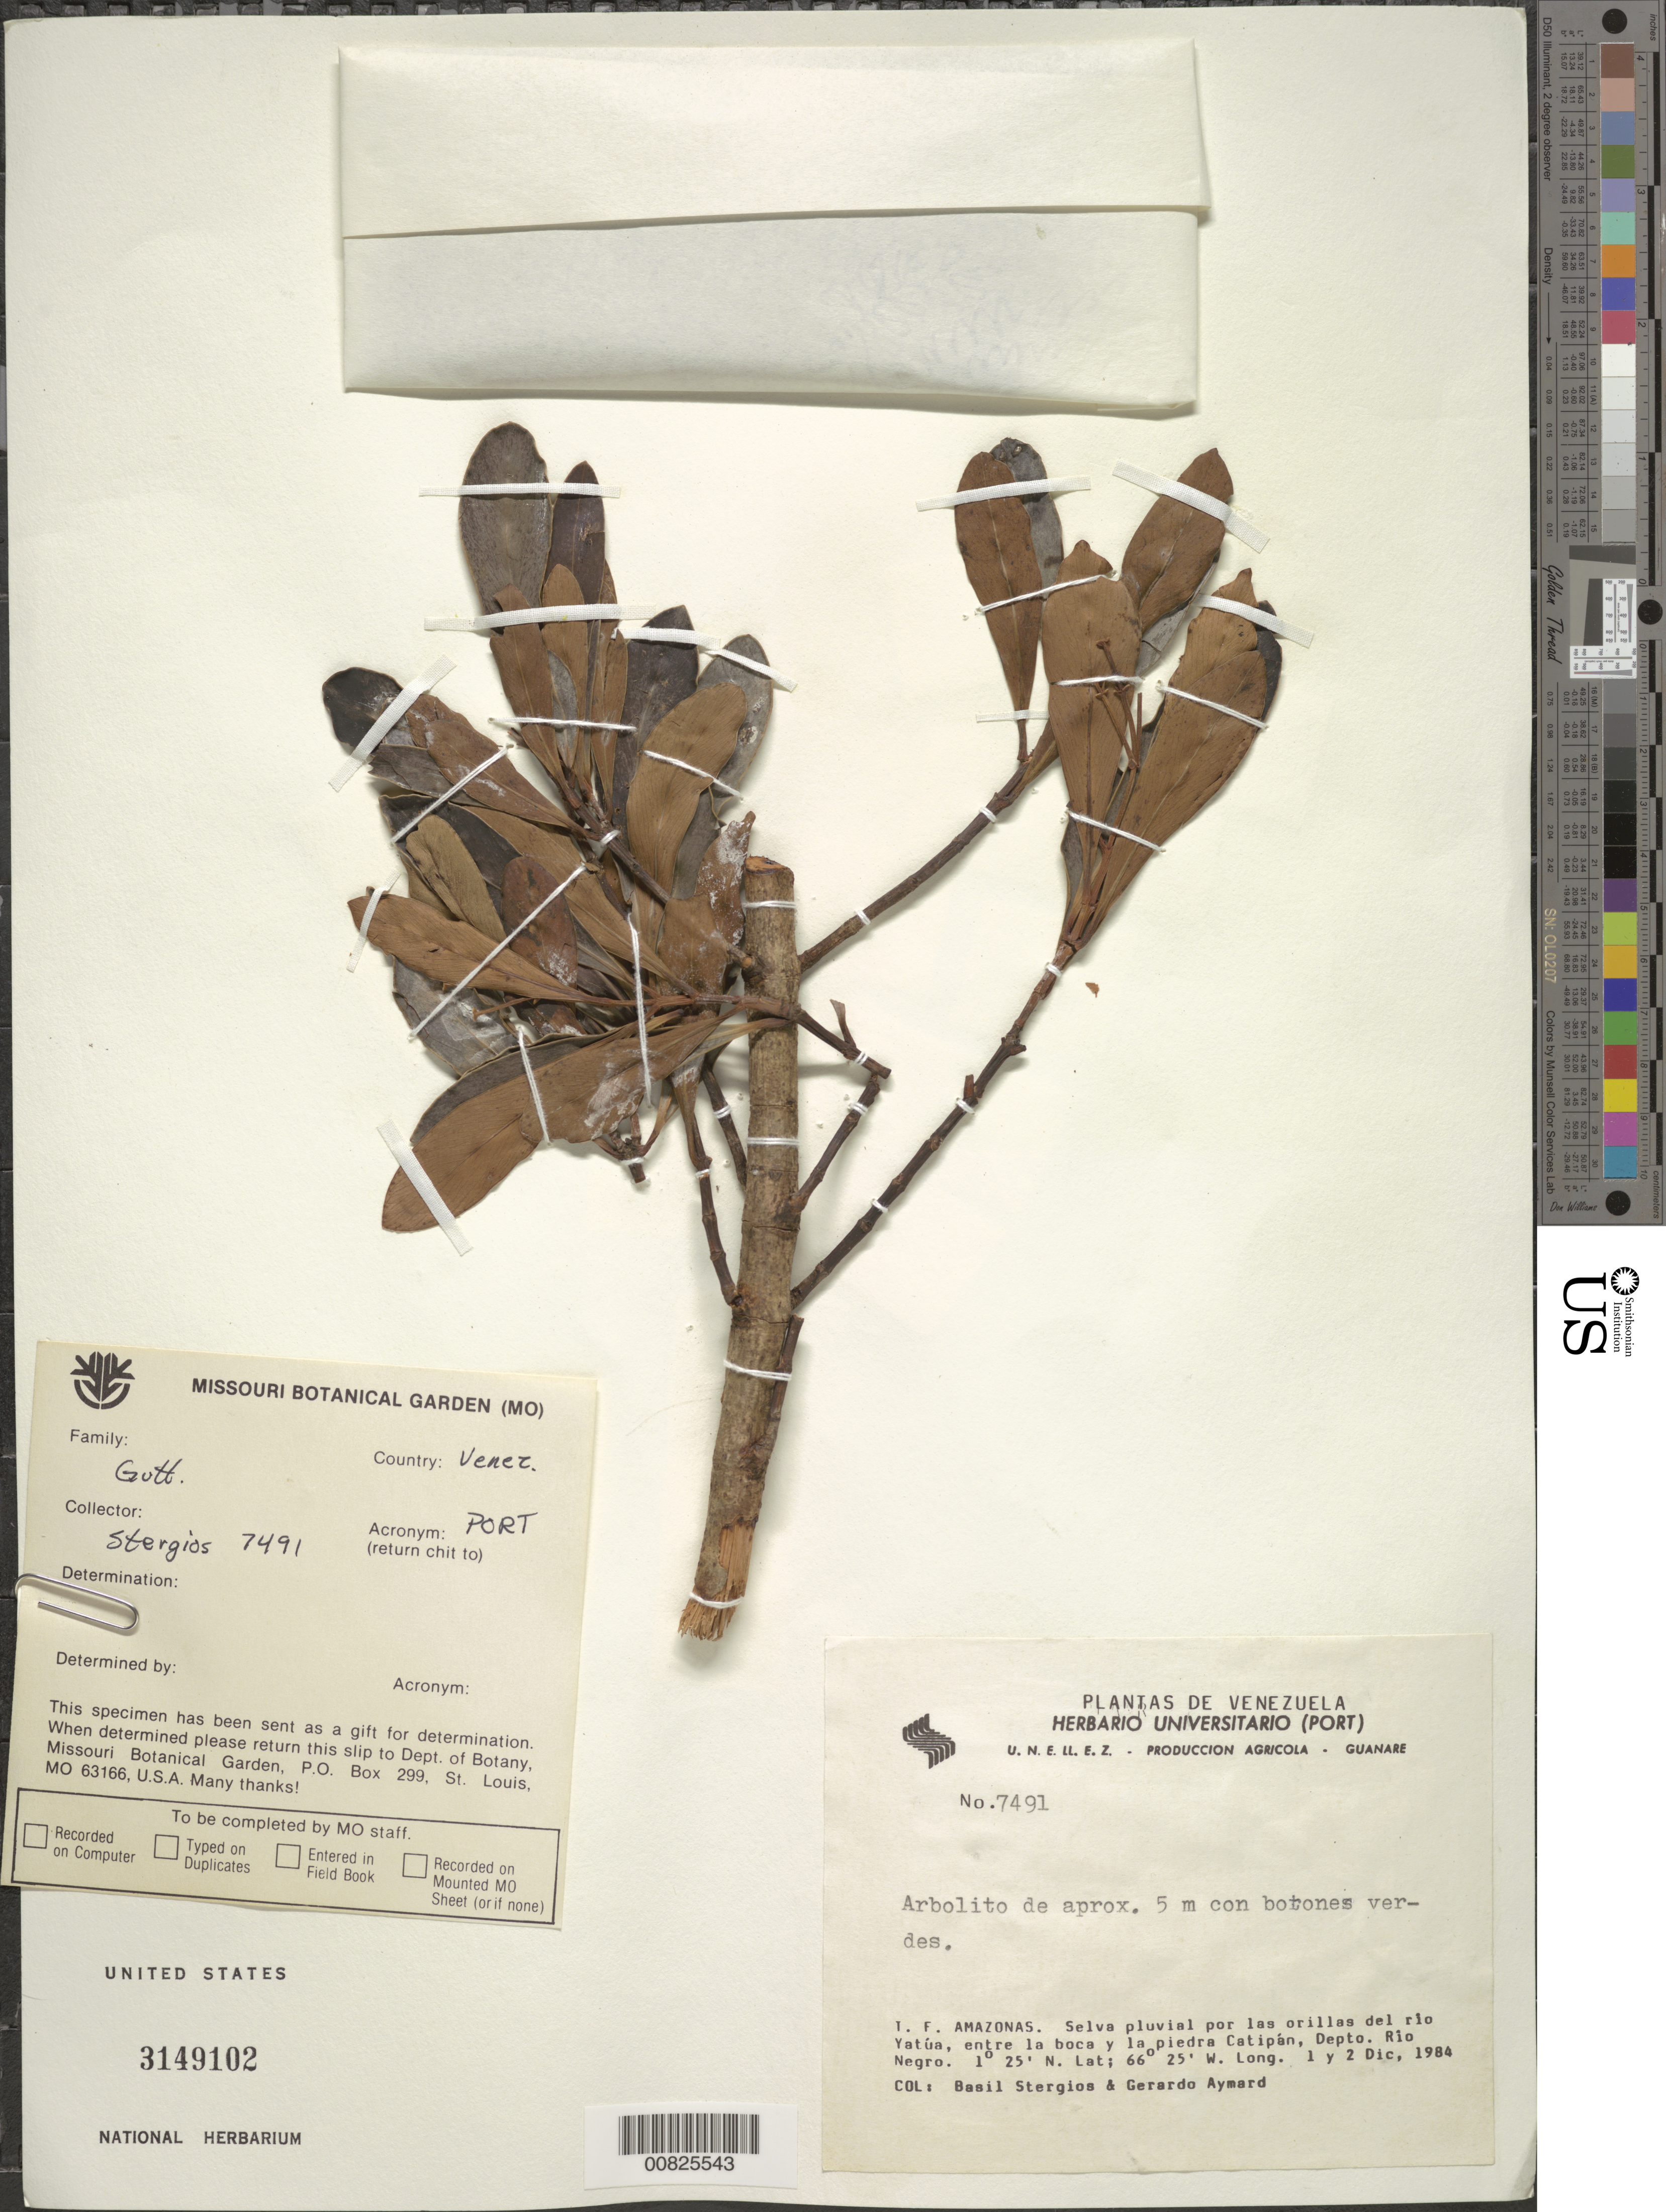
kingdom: Plantae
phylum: Tracheophyta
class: Magnoliopsida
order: Malpighiales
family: Clusiaceae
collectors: B. G. Stergios & G. A. Aymard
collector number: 7491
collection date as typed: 1-Dec-84 and 2-Dec-84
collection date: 1984-12-01,1984-12-02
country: Venezuela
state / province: Amazonas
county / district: Río Negro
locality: Río Yatua, orillas, entre la boca y la piedra Catipan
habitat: Selva pluvial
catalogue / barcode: US 3149102